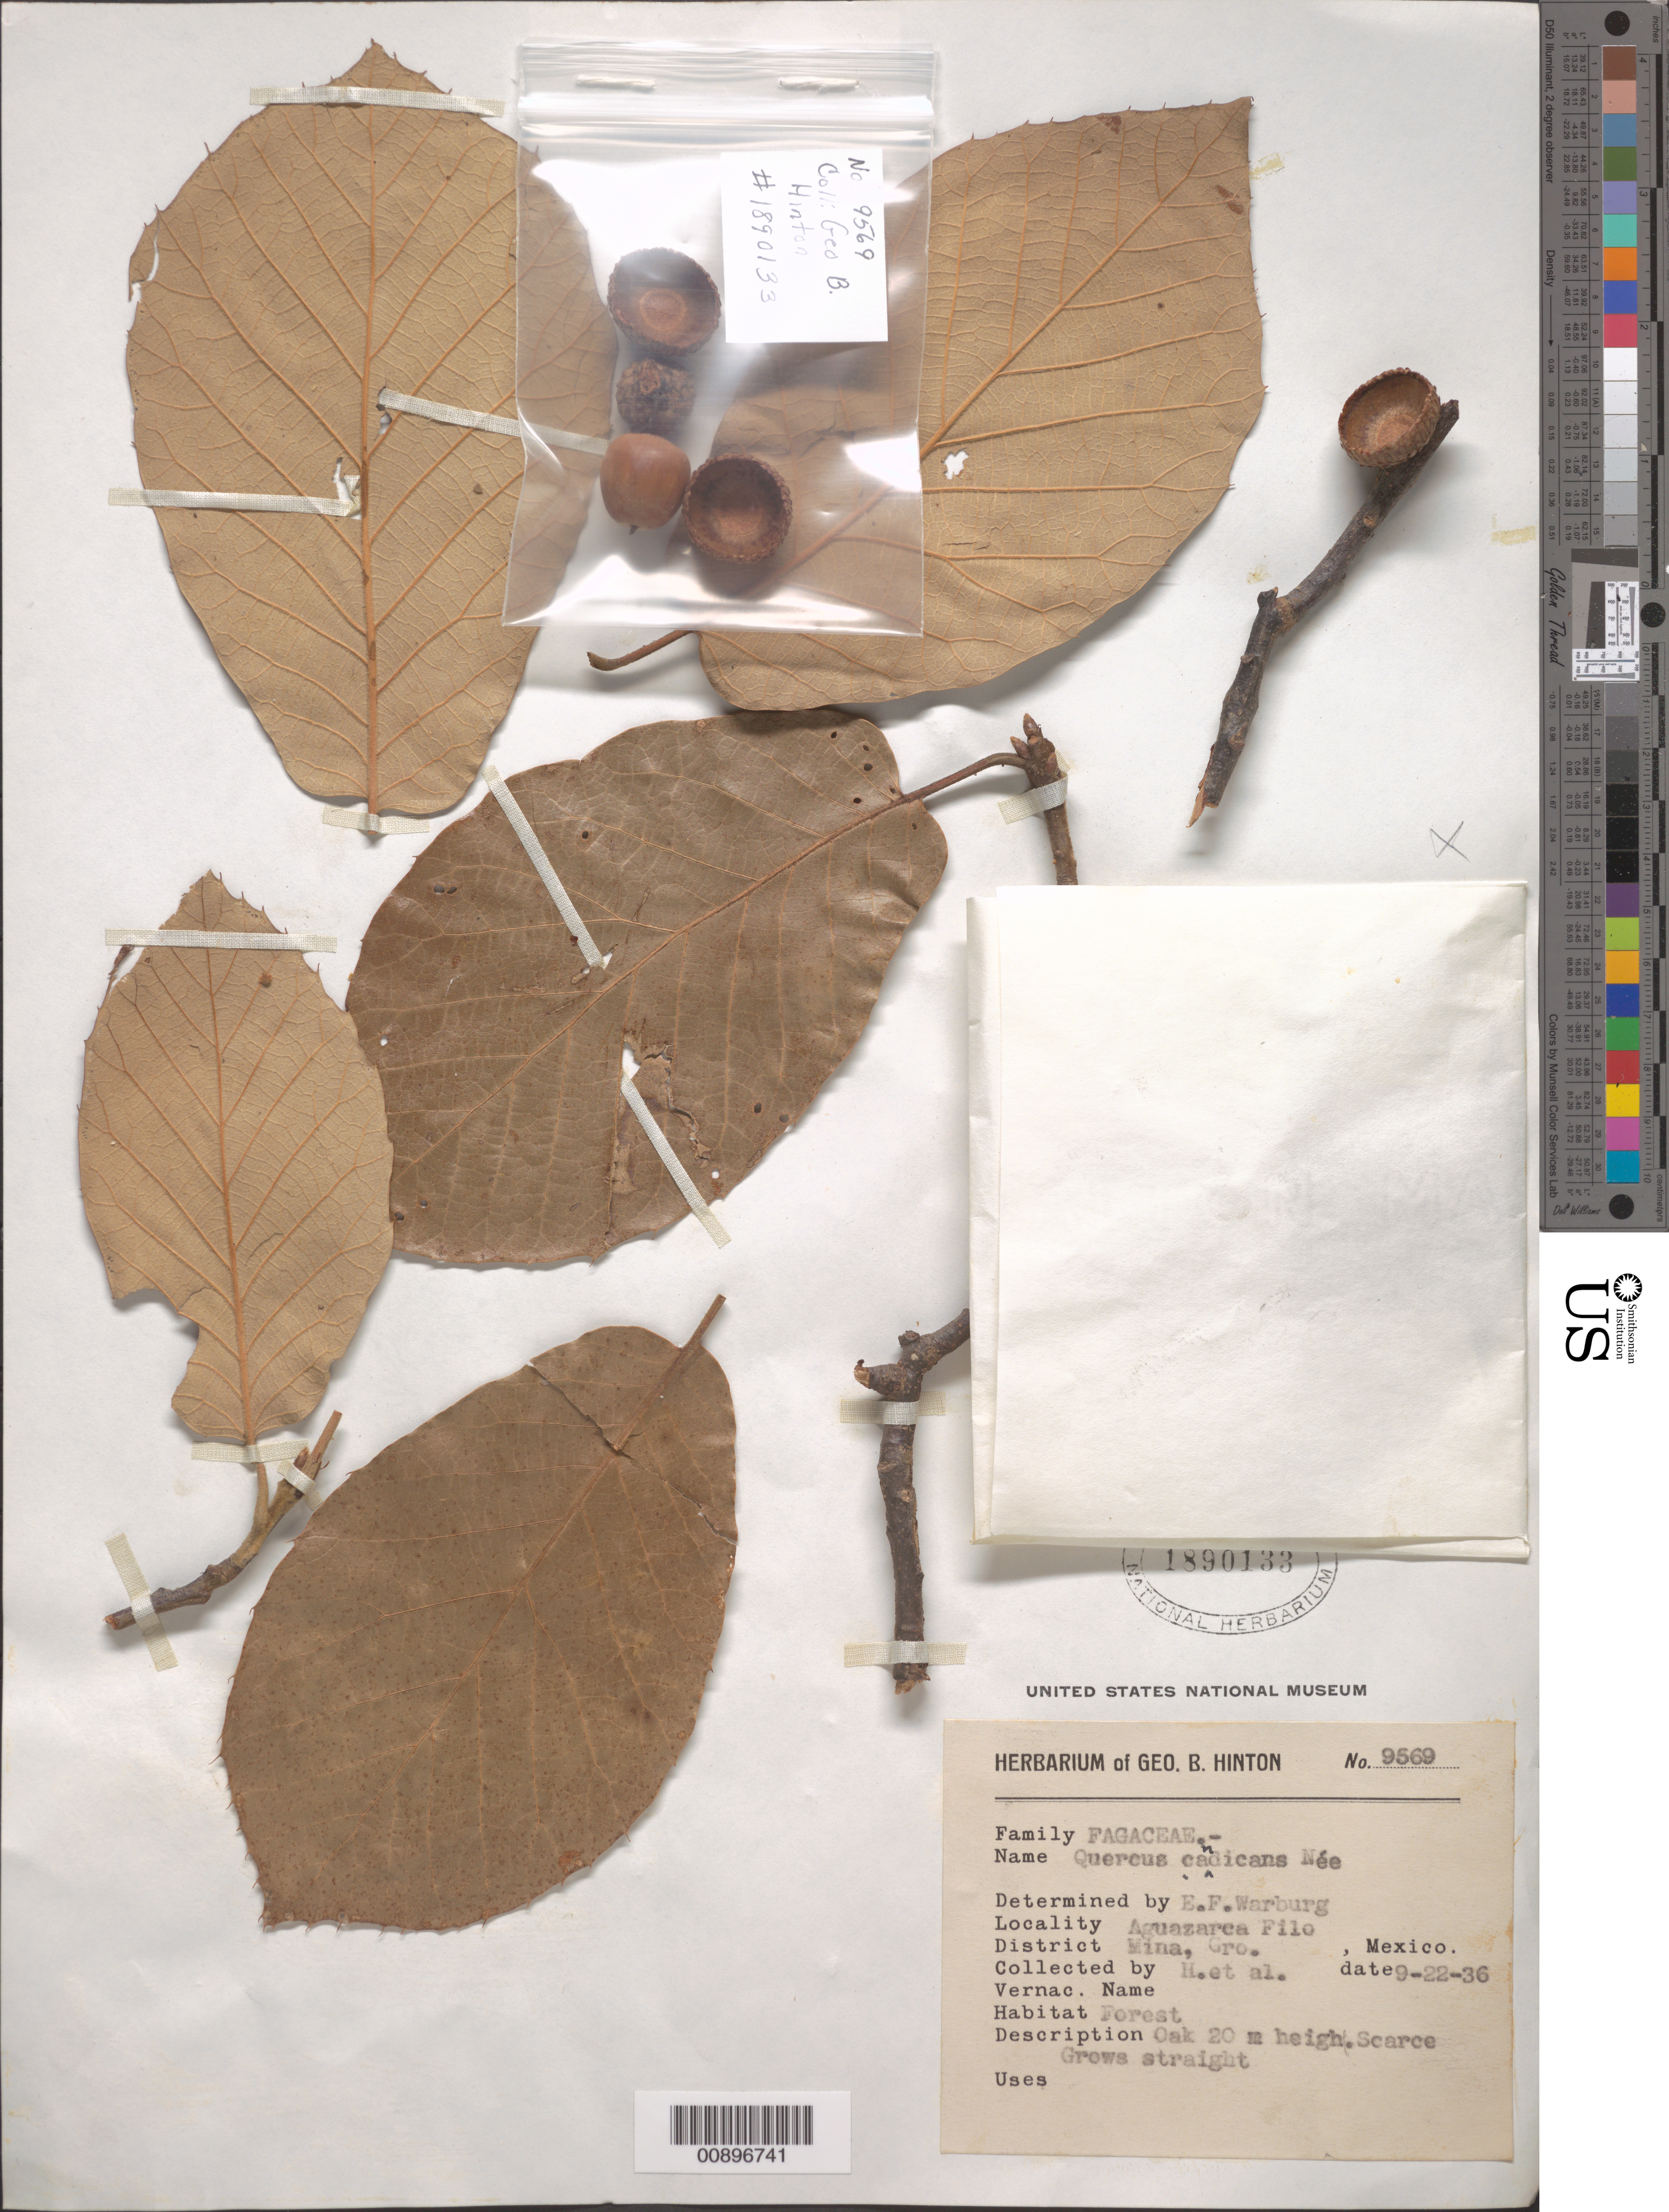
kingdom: Plantae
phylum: Tracheophyta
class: Magnoliopsida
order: Fagales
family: Fagaceae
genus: Quercus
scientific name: Quercus candicans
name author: Née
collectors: G. B. Hinton & et al.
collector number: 9569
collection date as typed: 22 Sep 1936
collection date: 1936-09-22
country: Mexico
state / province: Guerrero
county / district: Mina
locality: Aguazarca Filo, District Mina, Guerrero.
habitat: Forest.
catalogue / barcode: US 1890133